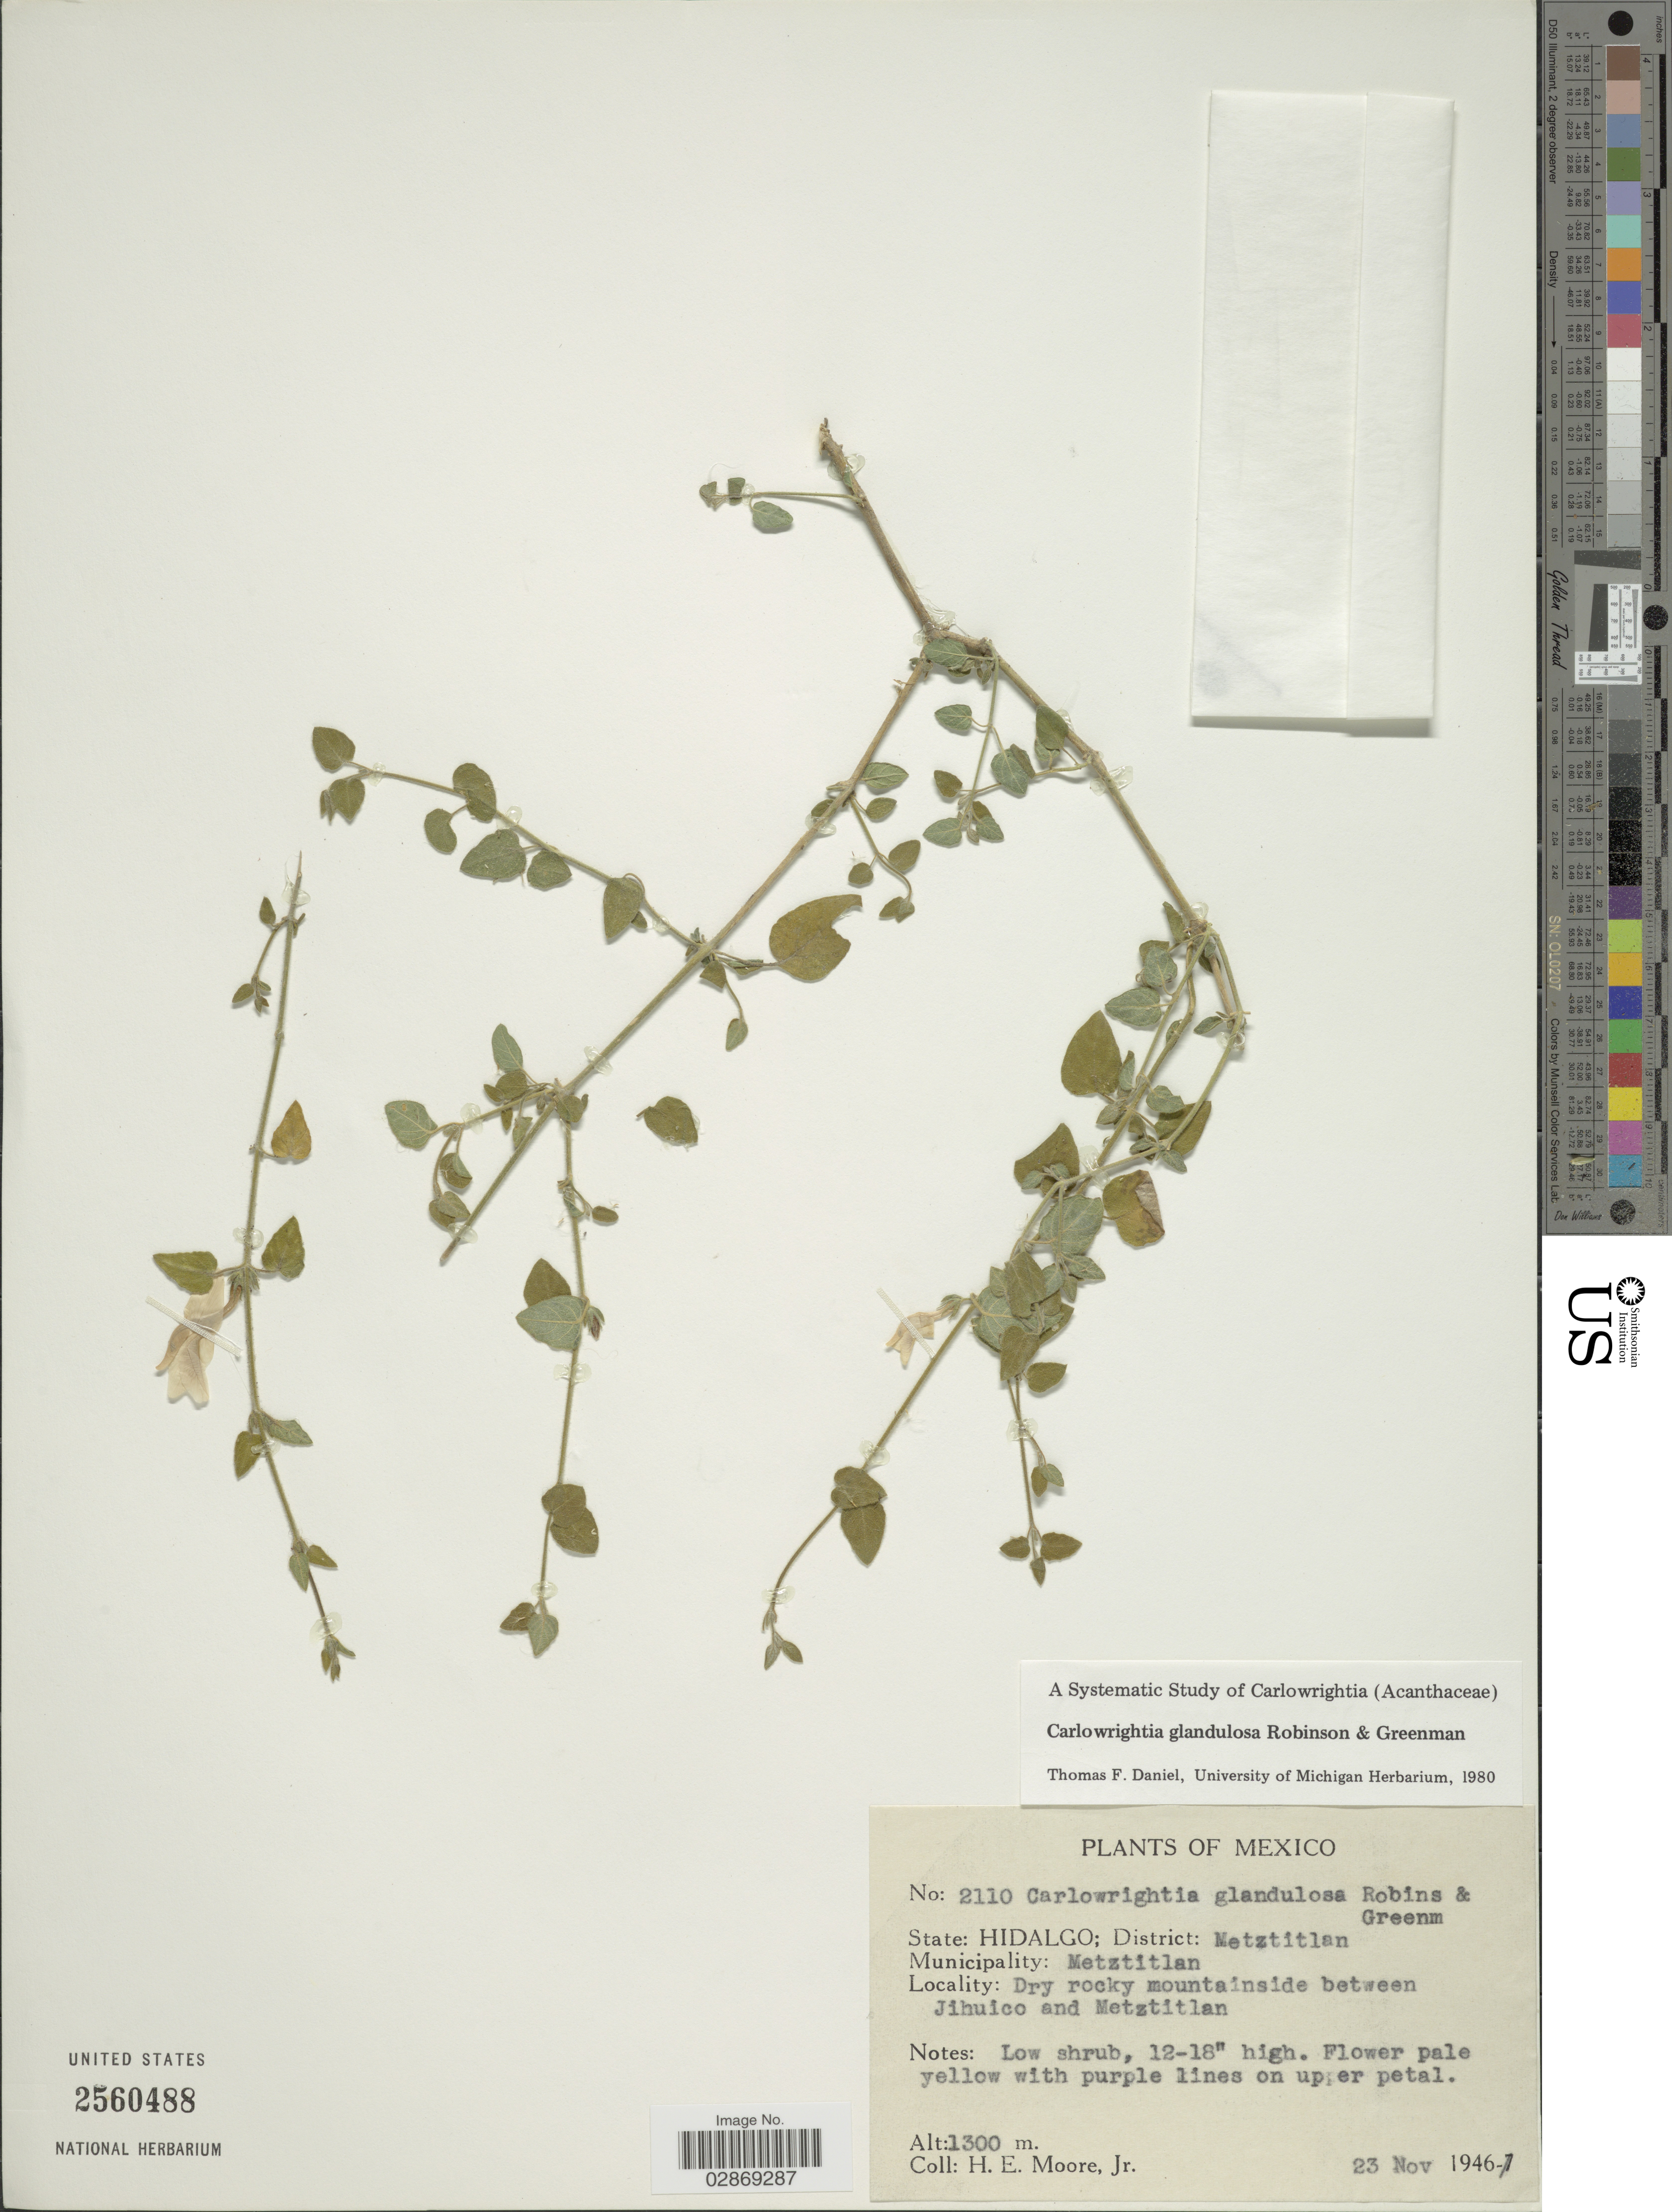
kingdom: Plantae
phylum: Tracheophyta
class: Magnoliopsida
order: Lamiales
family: Acanthaceae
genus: Carlowrightia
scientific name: Carlowrightia neesiana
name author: (Schauer ex Nees) T.F. Daniel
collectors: H. Moore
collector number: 2110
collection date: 1946-11-23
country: Mexico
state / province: Hidalgo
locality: District: Metztitlan, Municipality: Metztitlan, Dry rocky mountainside between Jihuico and Metztitlan.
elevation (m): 1300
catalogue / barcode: US 2560488